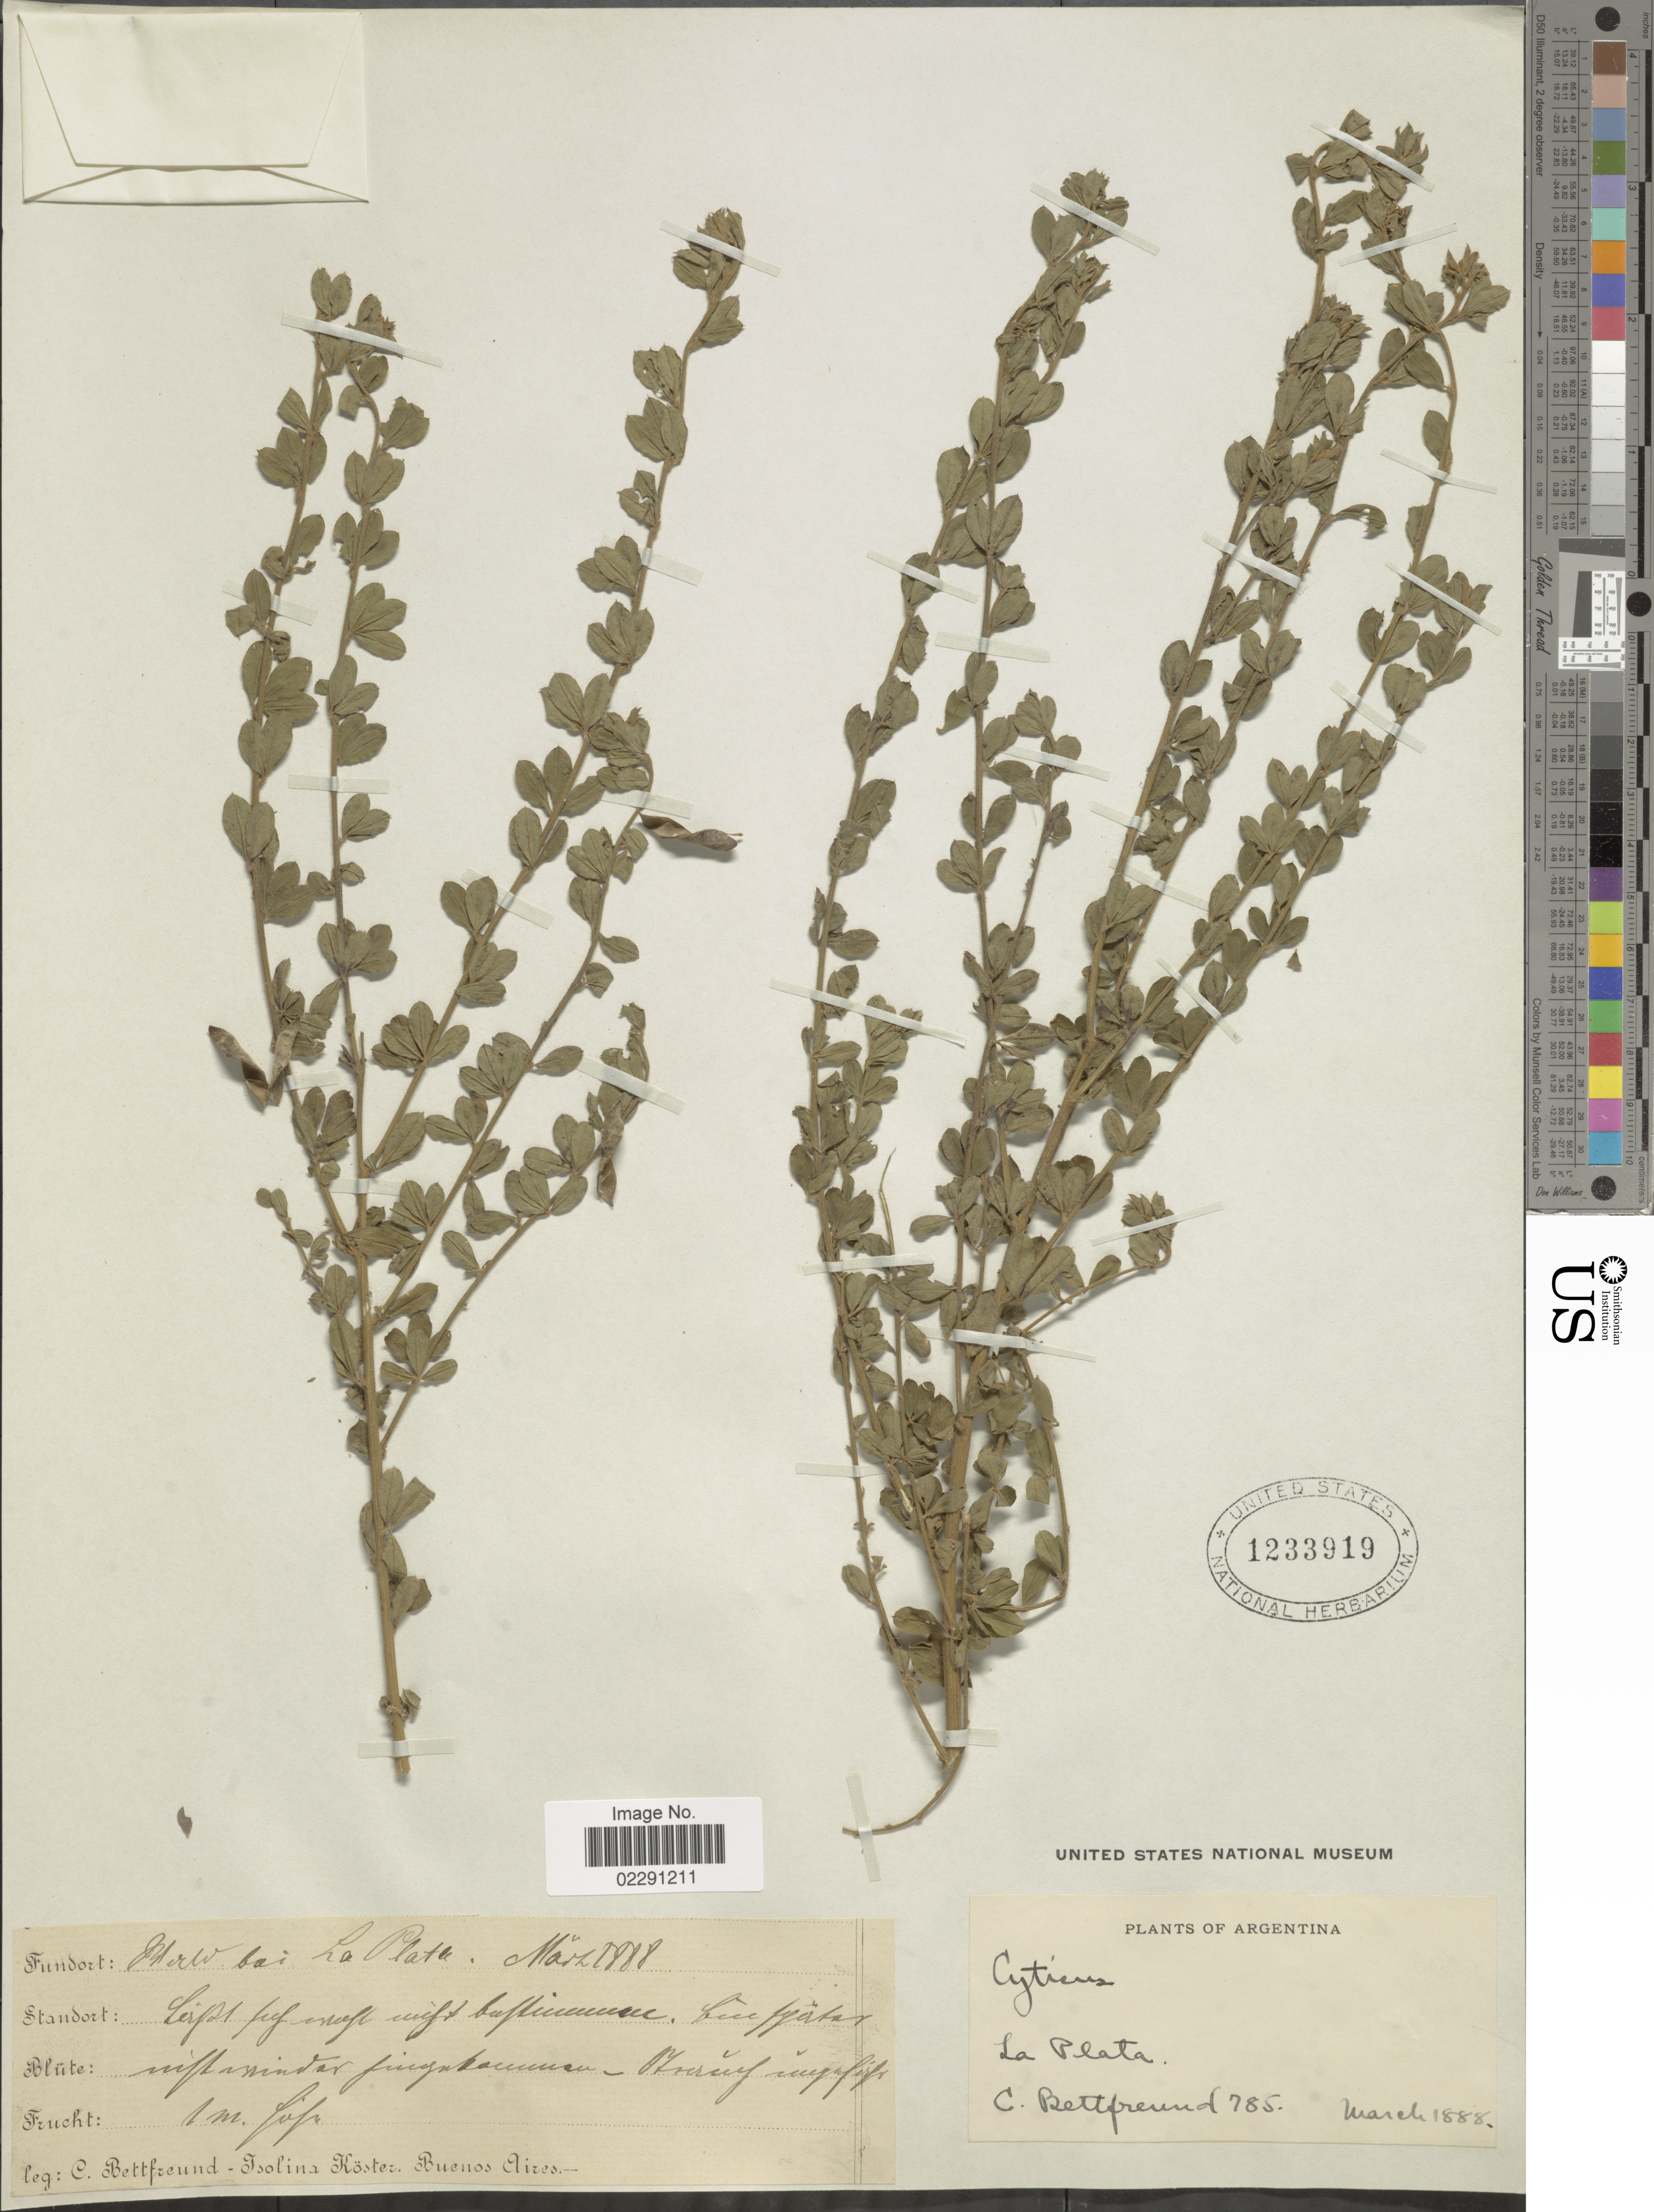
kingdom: Plantae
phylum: Tracheophyta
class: Magnoliopsida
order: Fabales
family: Fabaceae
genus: Cytisus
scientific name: Cytisus sp.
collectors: C. Bettfreund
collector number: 785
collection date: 1888-03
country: Argentina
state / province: Buenos Aires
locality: Fundort: Blerw [interpreted] bai La Plata, Standort:Lässt sich noch nicht bestimmen. Bin später nicht wieder hingekommen.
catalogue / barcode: US 1233919